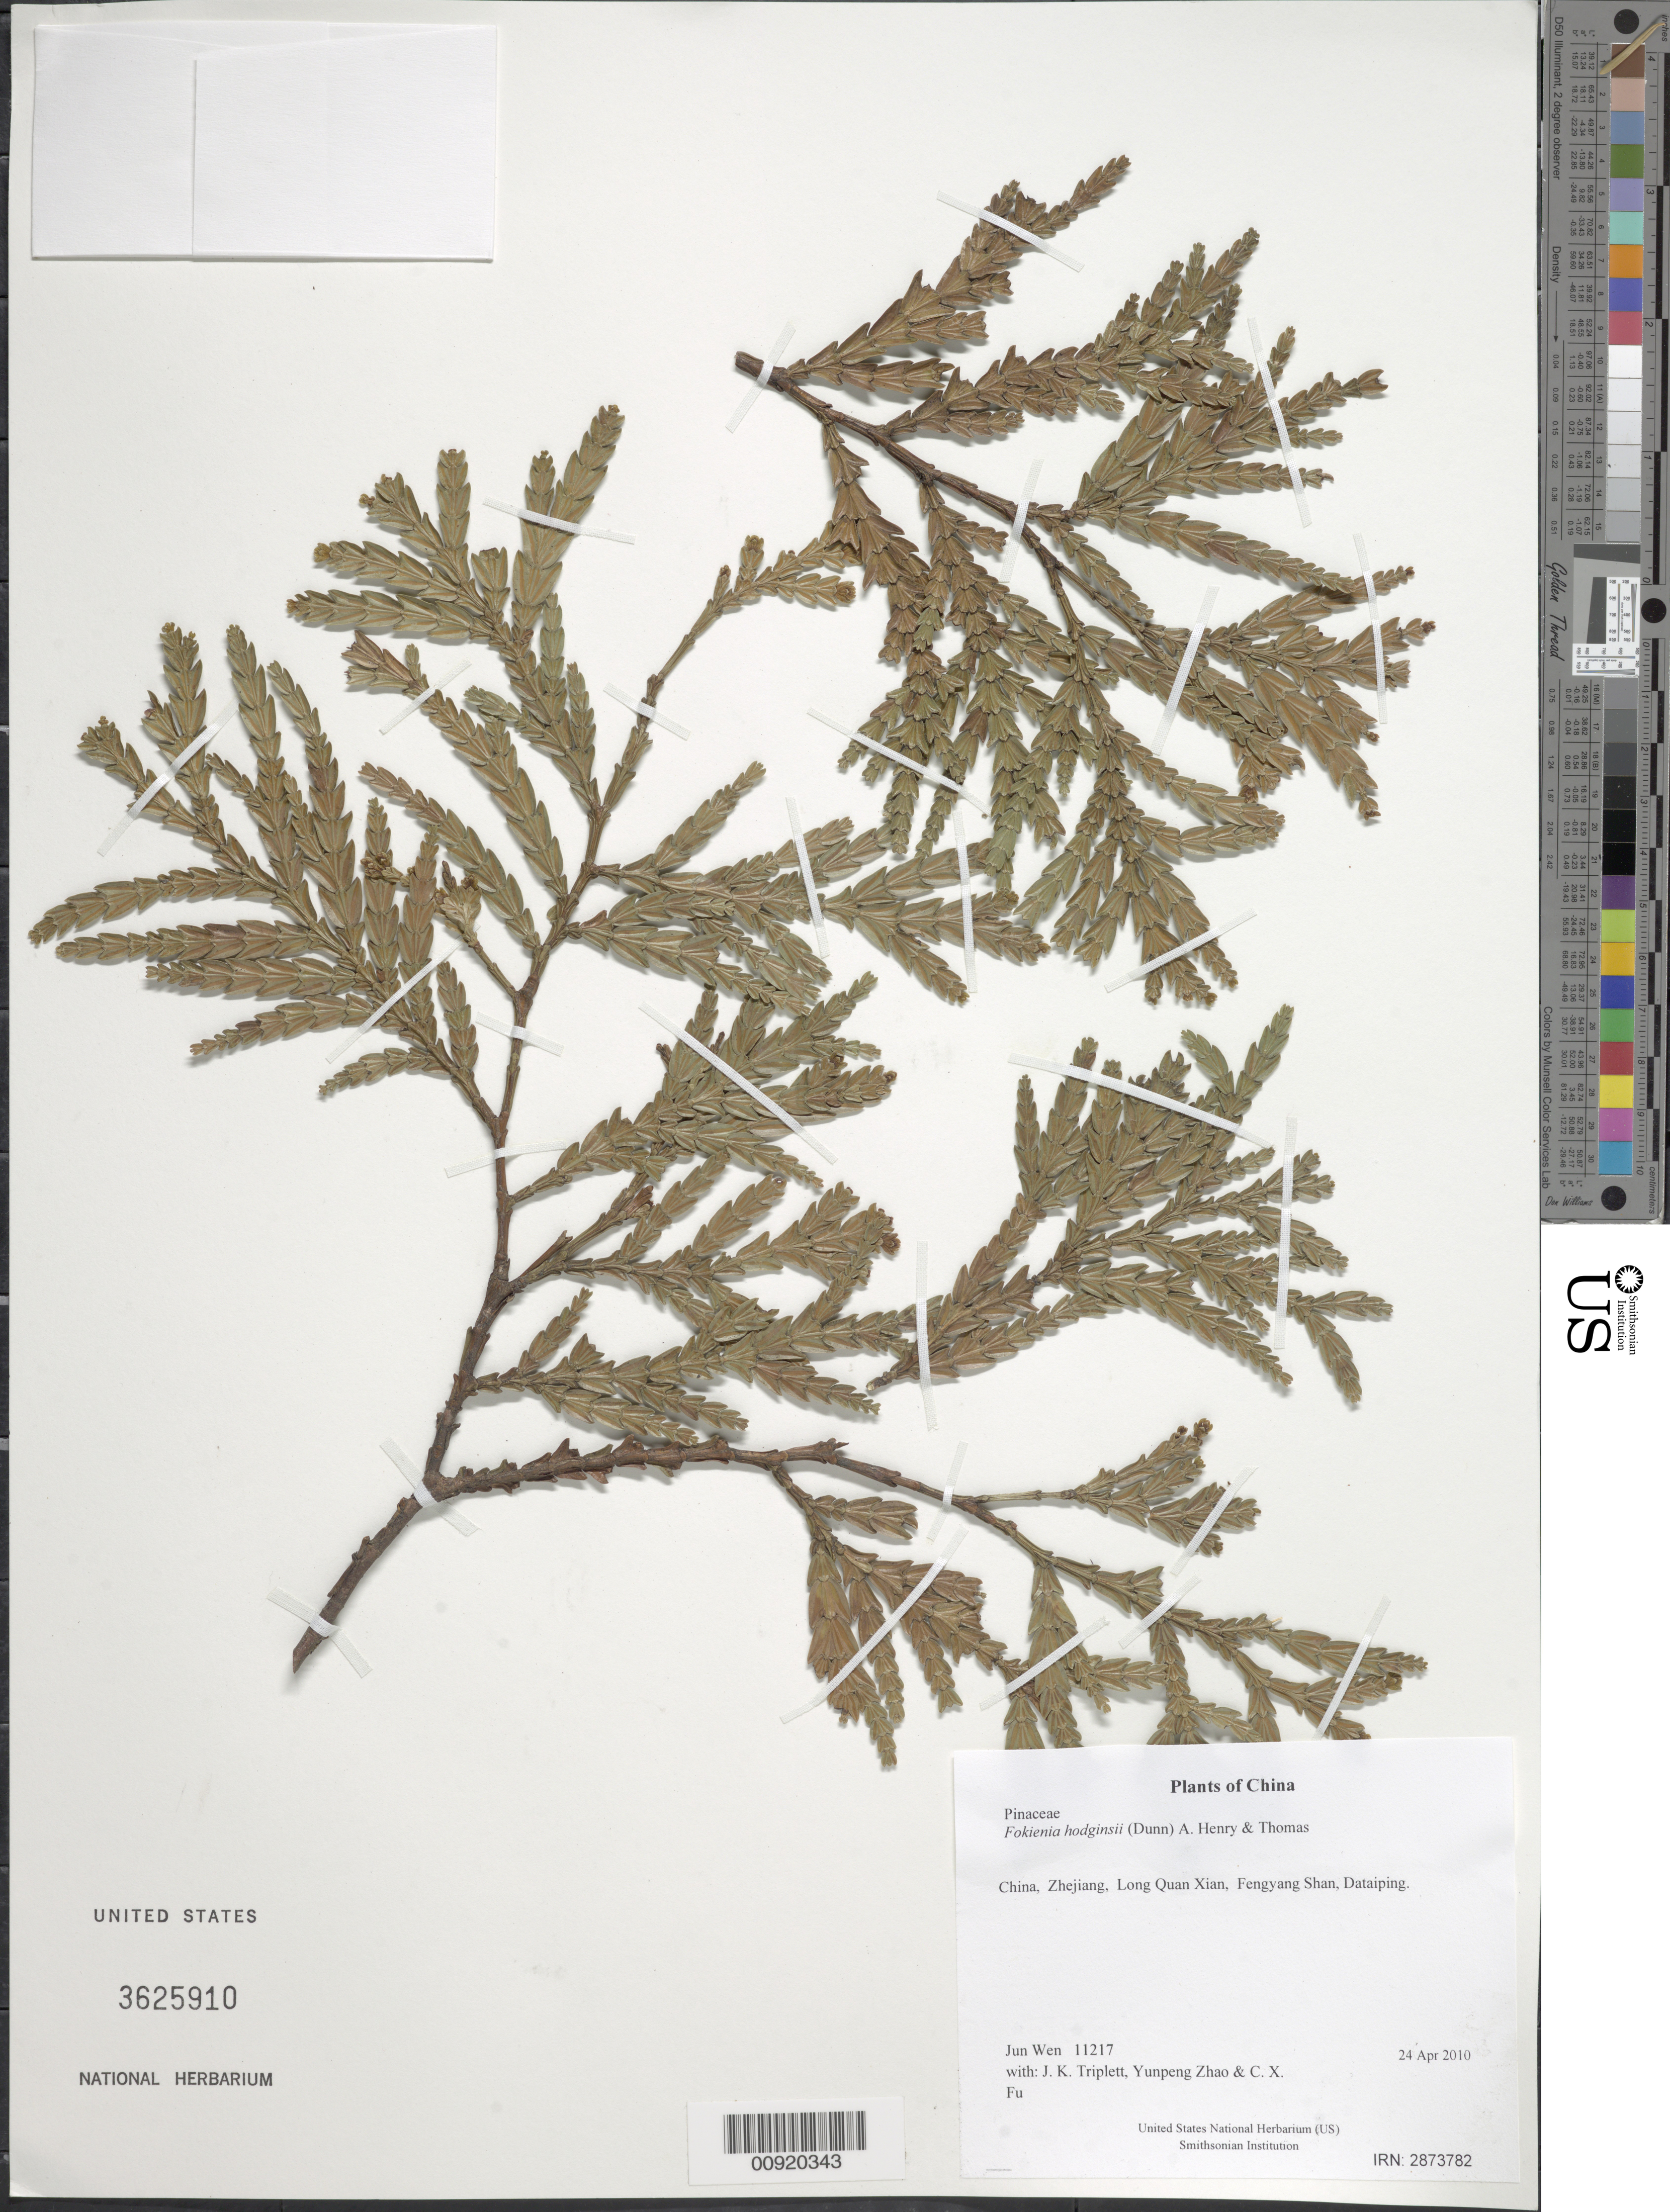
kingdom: Plantae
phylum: Tracheophyta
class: Pinopsida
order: Pinales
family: Cupressaceae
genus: Fokienia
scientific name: Fokienia hodginsii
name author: A. Henry & Thomas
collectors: J. Wen, J. K. Triplett, Yunpeng Zhao & C. X. Fu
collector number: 11217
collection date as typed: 24 Apr 2010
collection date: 2010-04-24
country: China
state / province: Zhejiang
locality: Long Quan Xian, Fengyang Shan, Dataiping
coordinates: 27 54 52.33 N, 119 10 12.54 E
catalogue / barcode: US 3625910